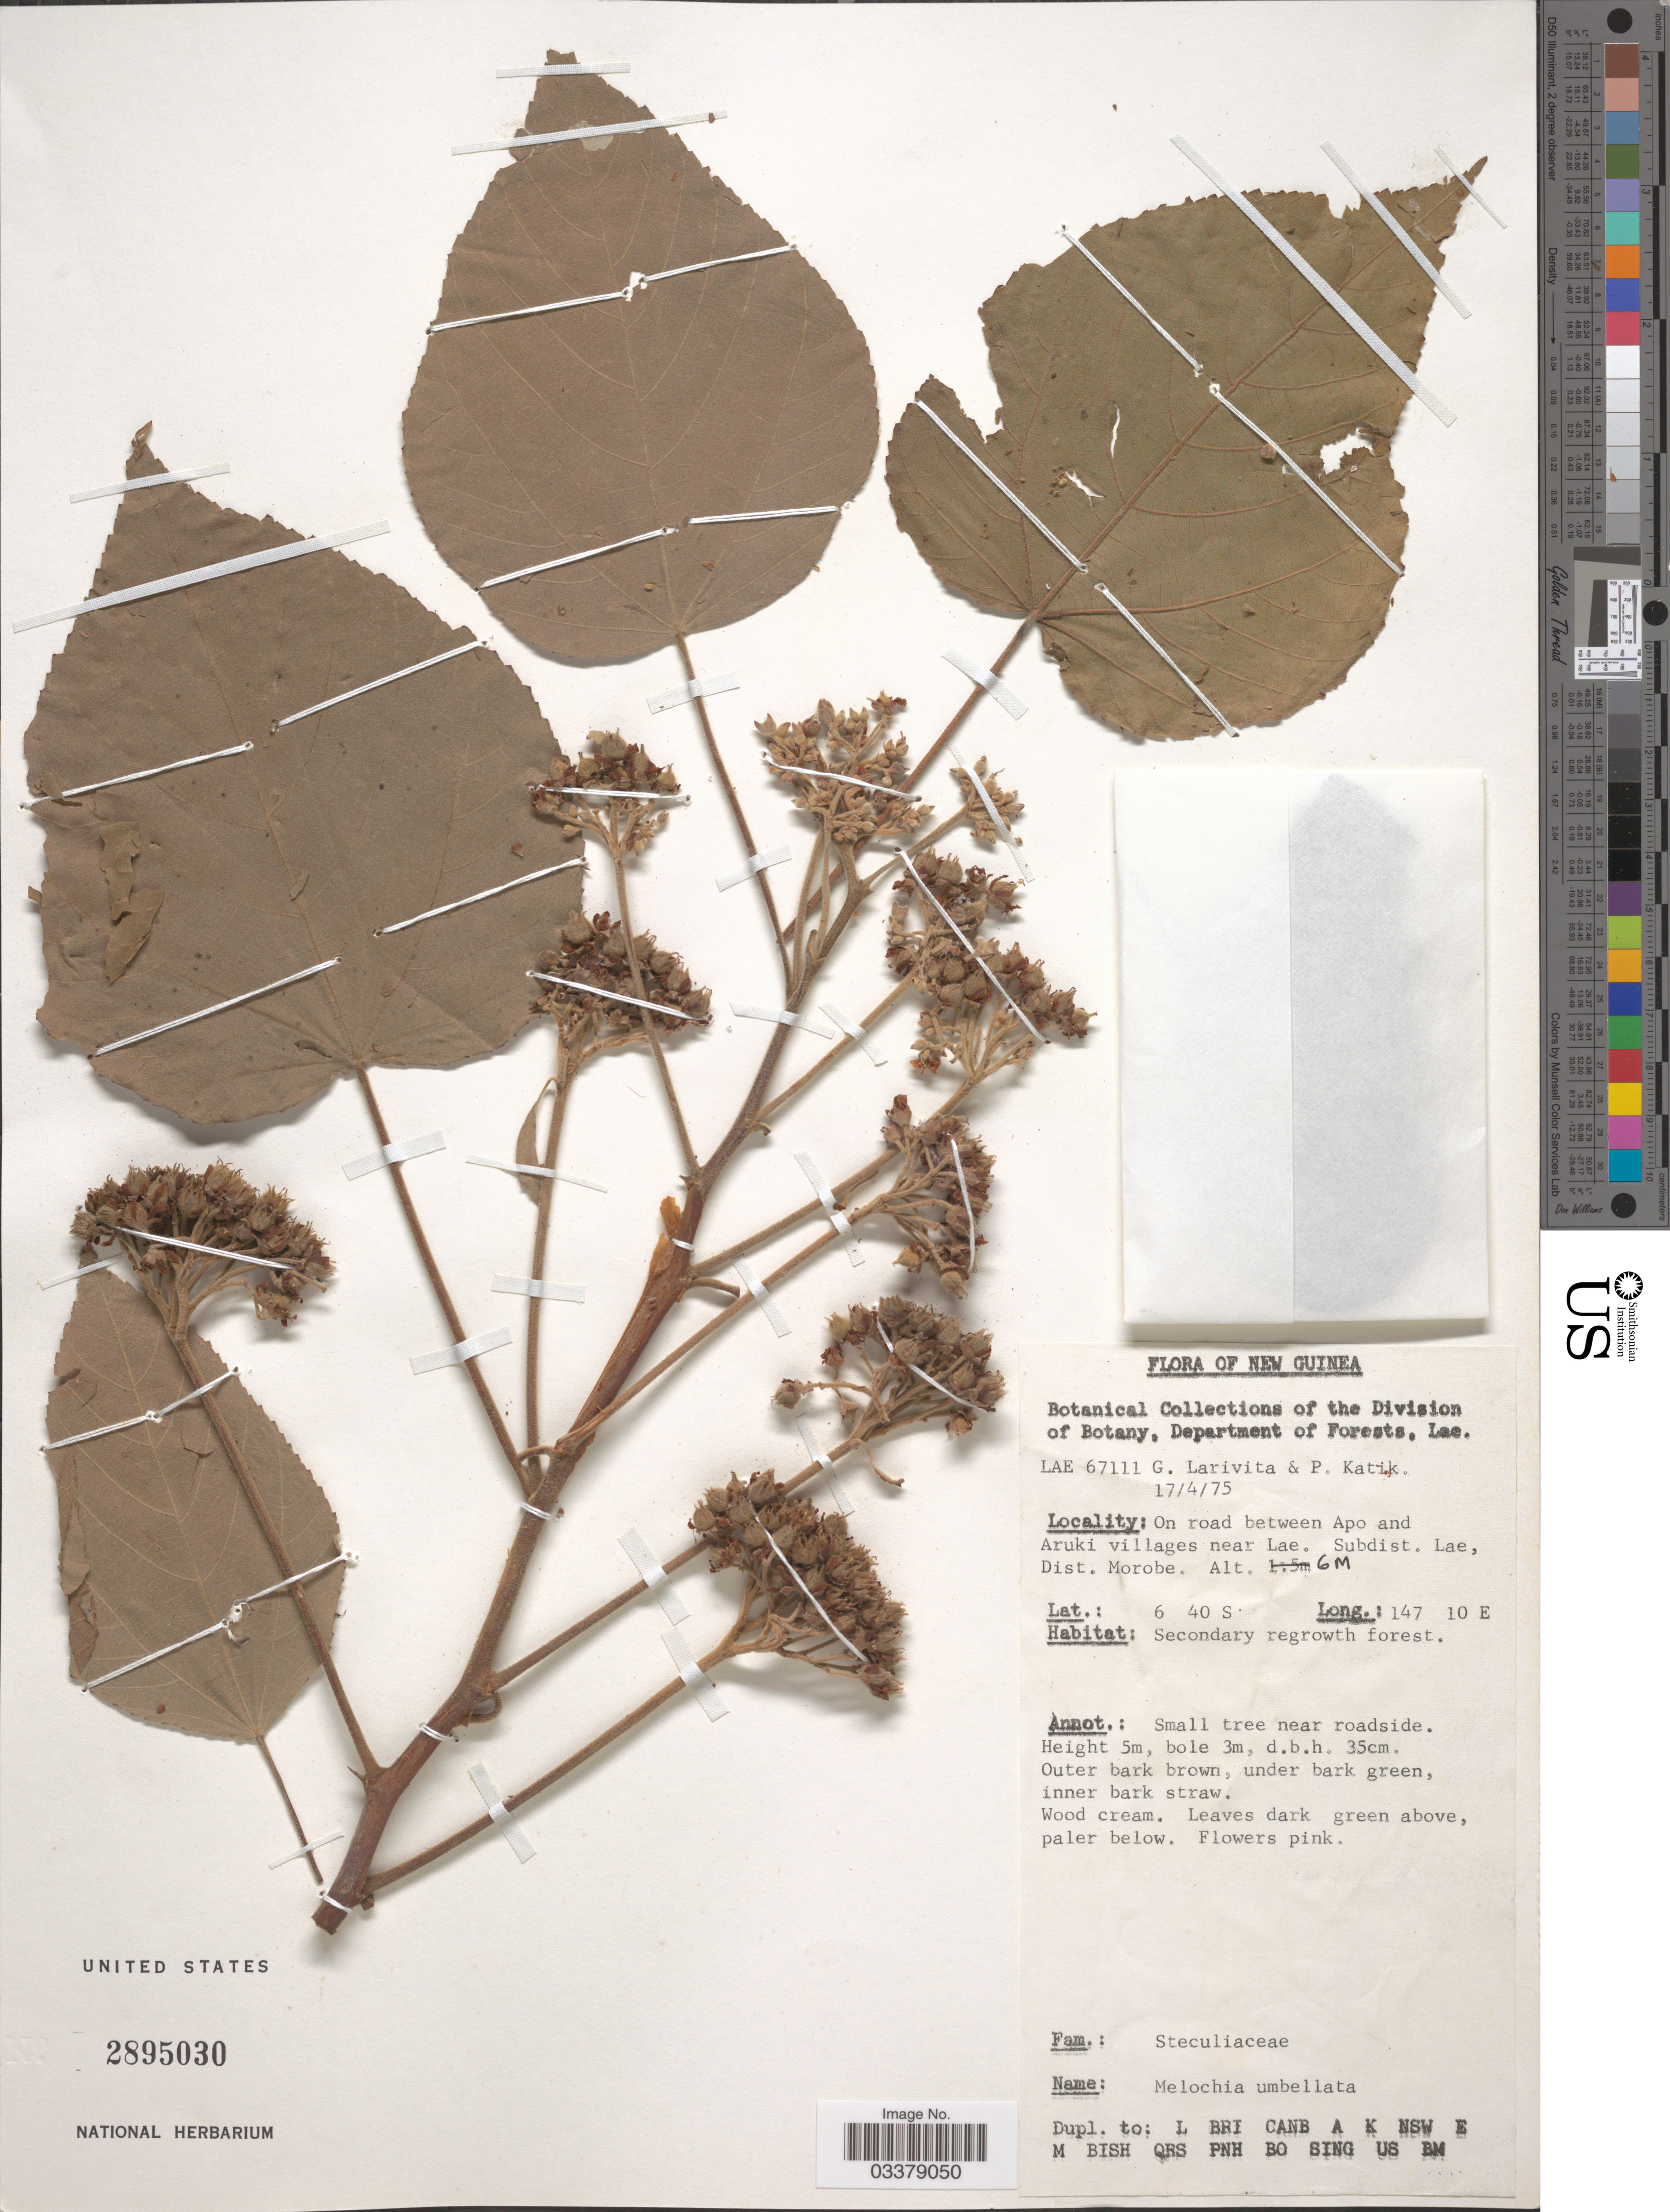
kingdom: Plantae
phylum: Tracheophyta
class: Magnoliopsida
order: Malvales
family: Malvaceae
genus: Melochia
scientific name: Melochia umbellata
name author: Stapf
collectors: G. Larivita & P. Katik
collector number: LAE67111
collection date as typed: Transcribed d/m/y: 17/4/75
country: Papua New Guinea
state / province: Morobe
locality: New Guinea. On road between Apo and Aruki villages near Lae. Subdist. Lae, Dist. Morobe.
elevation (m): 6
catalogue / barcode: US 2895030